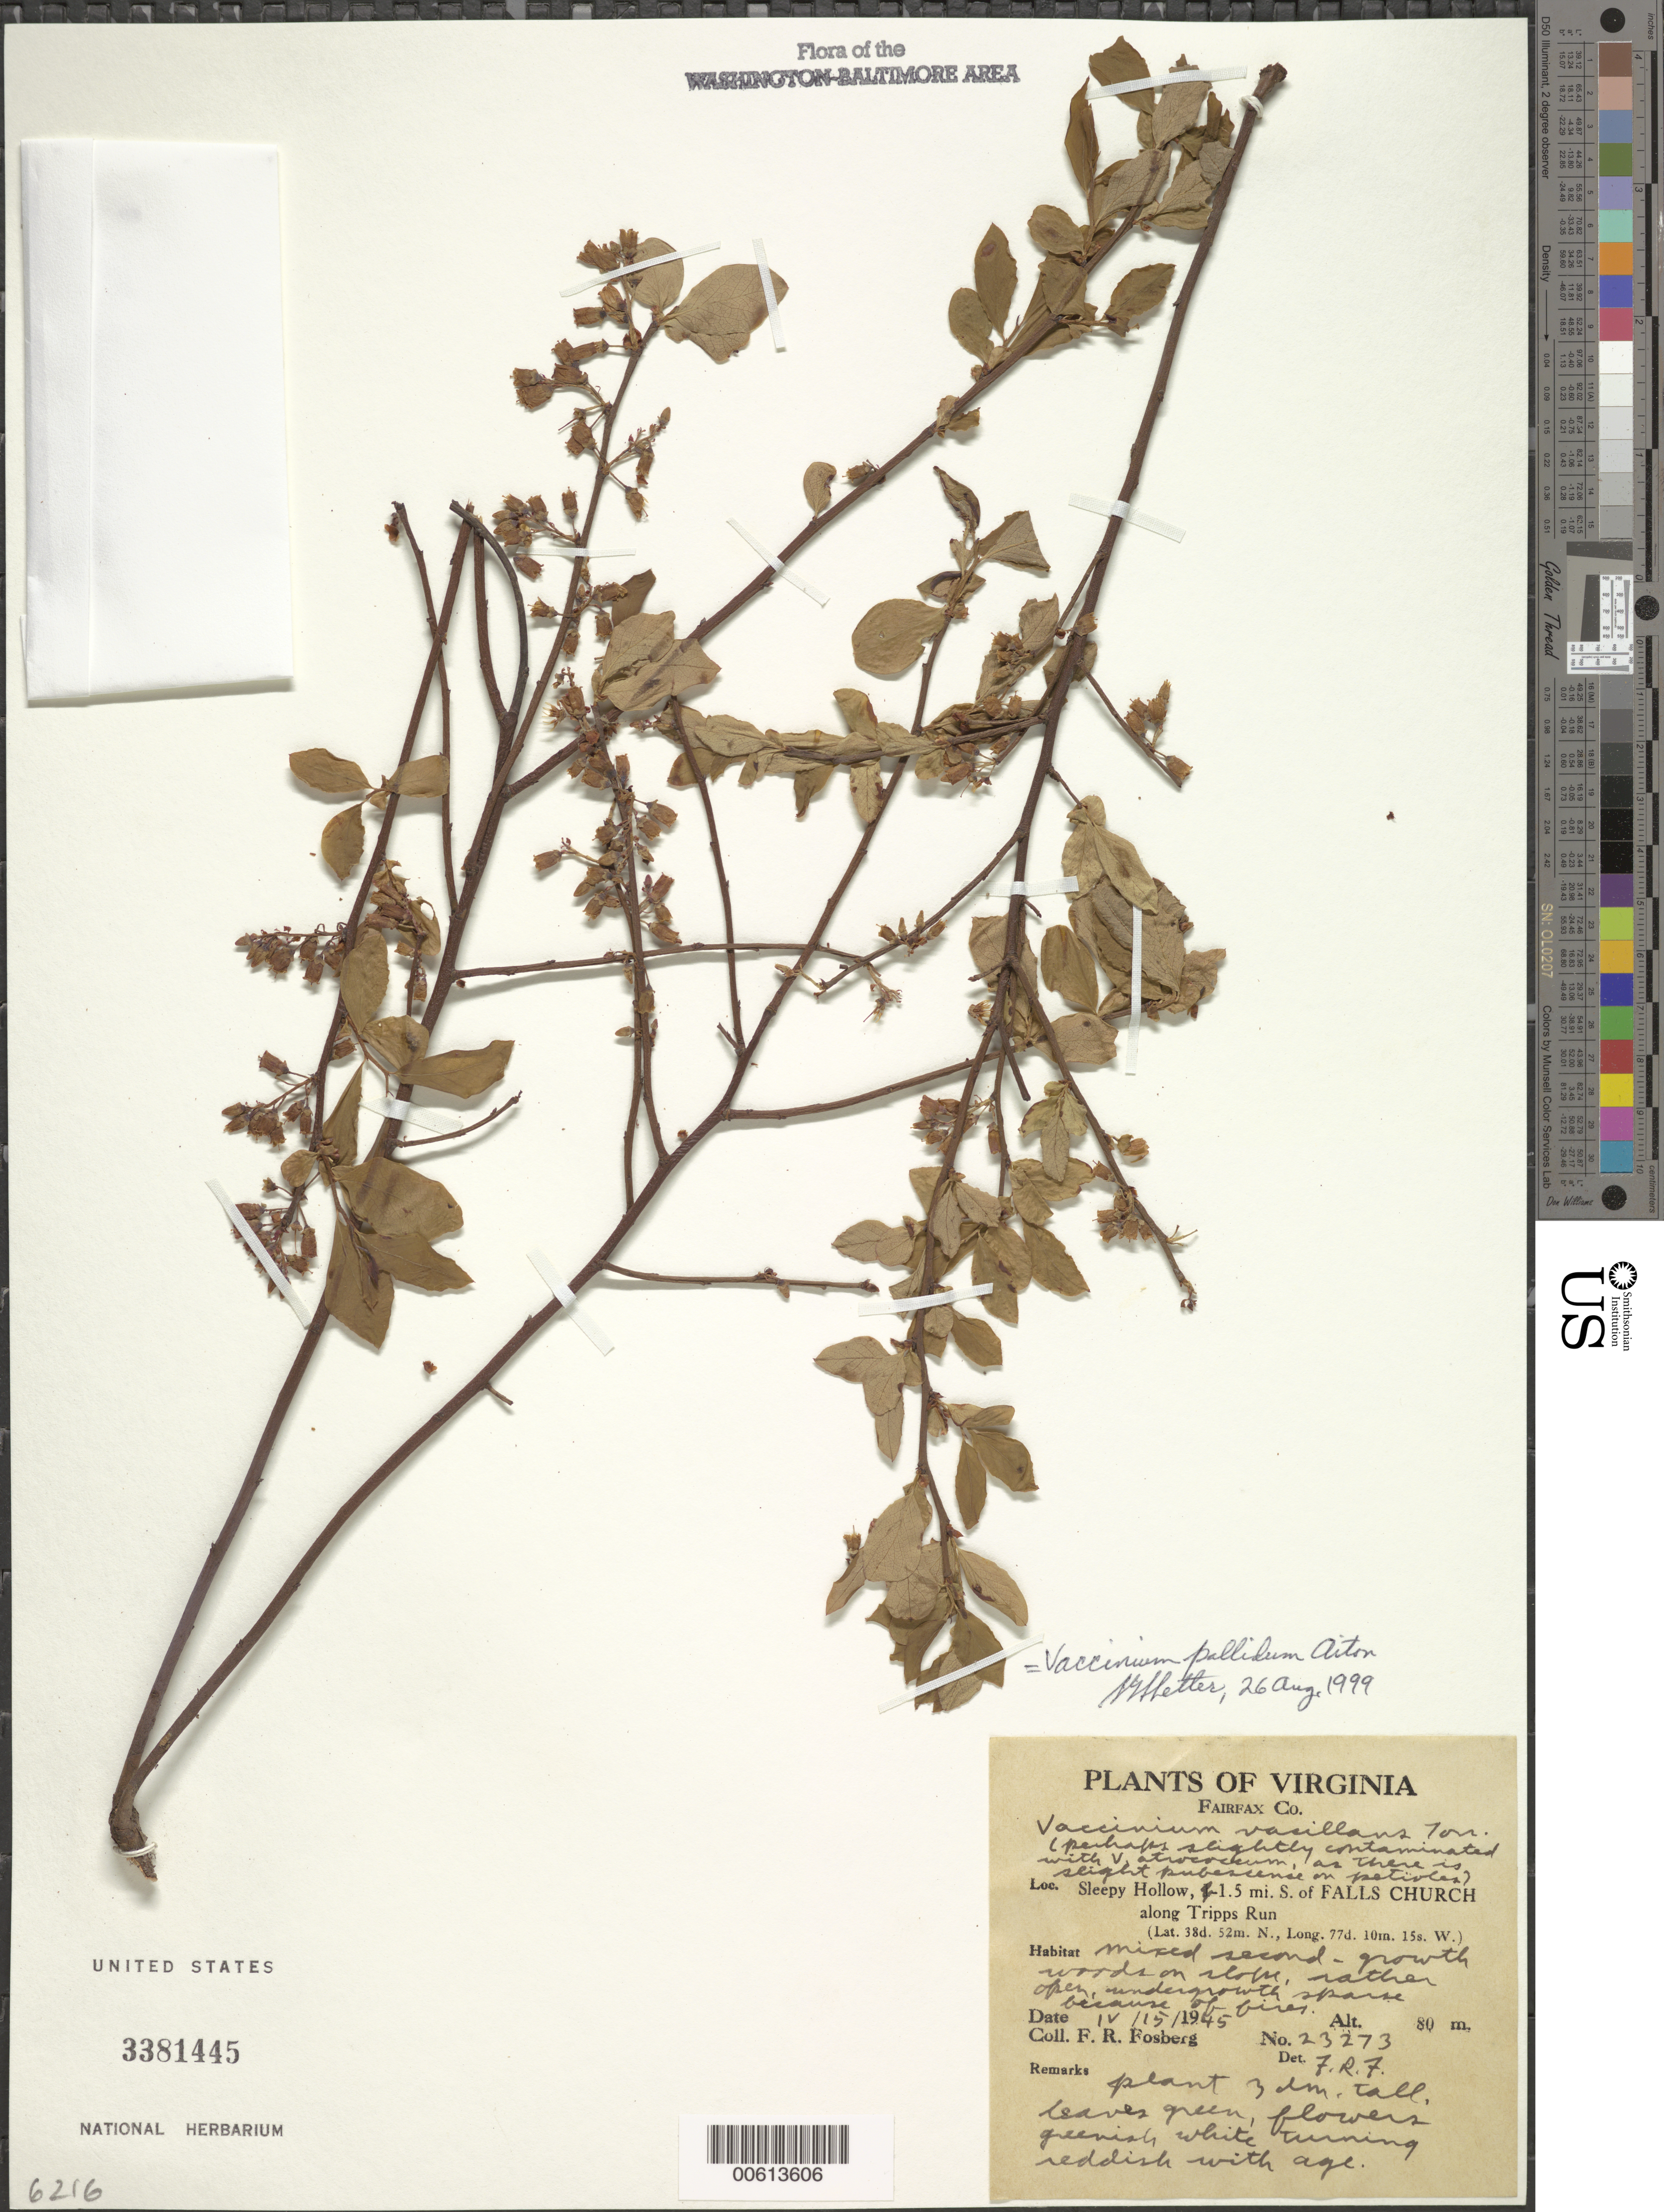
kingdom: Plantae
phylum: Tracheophyta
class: Magnoliopsida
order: Ericales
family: Ericaceae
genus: Vaccinium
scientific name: Vaccinium pallidum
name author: Aiton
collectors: F. R. Fosberg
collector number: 23273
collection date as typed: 15 Apr 1945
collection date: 1945-04-15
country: United States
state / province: Virginia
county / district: Fairfax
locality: Sleepy Hollow, S of Galls Church along Tripps Run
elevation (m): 90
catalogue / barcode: US 3381445